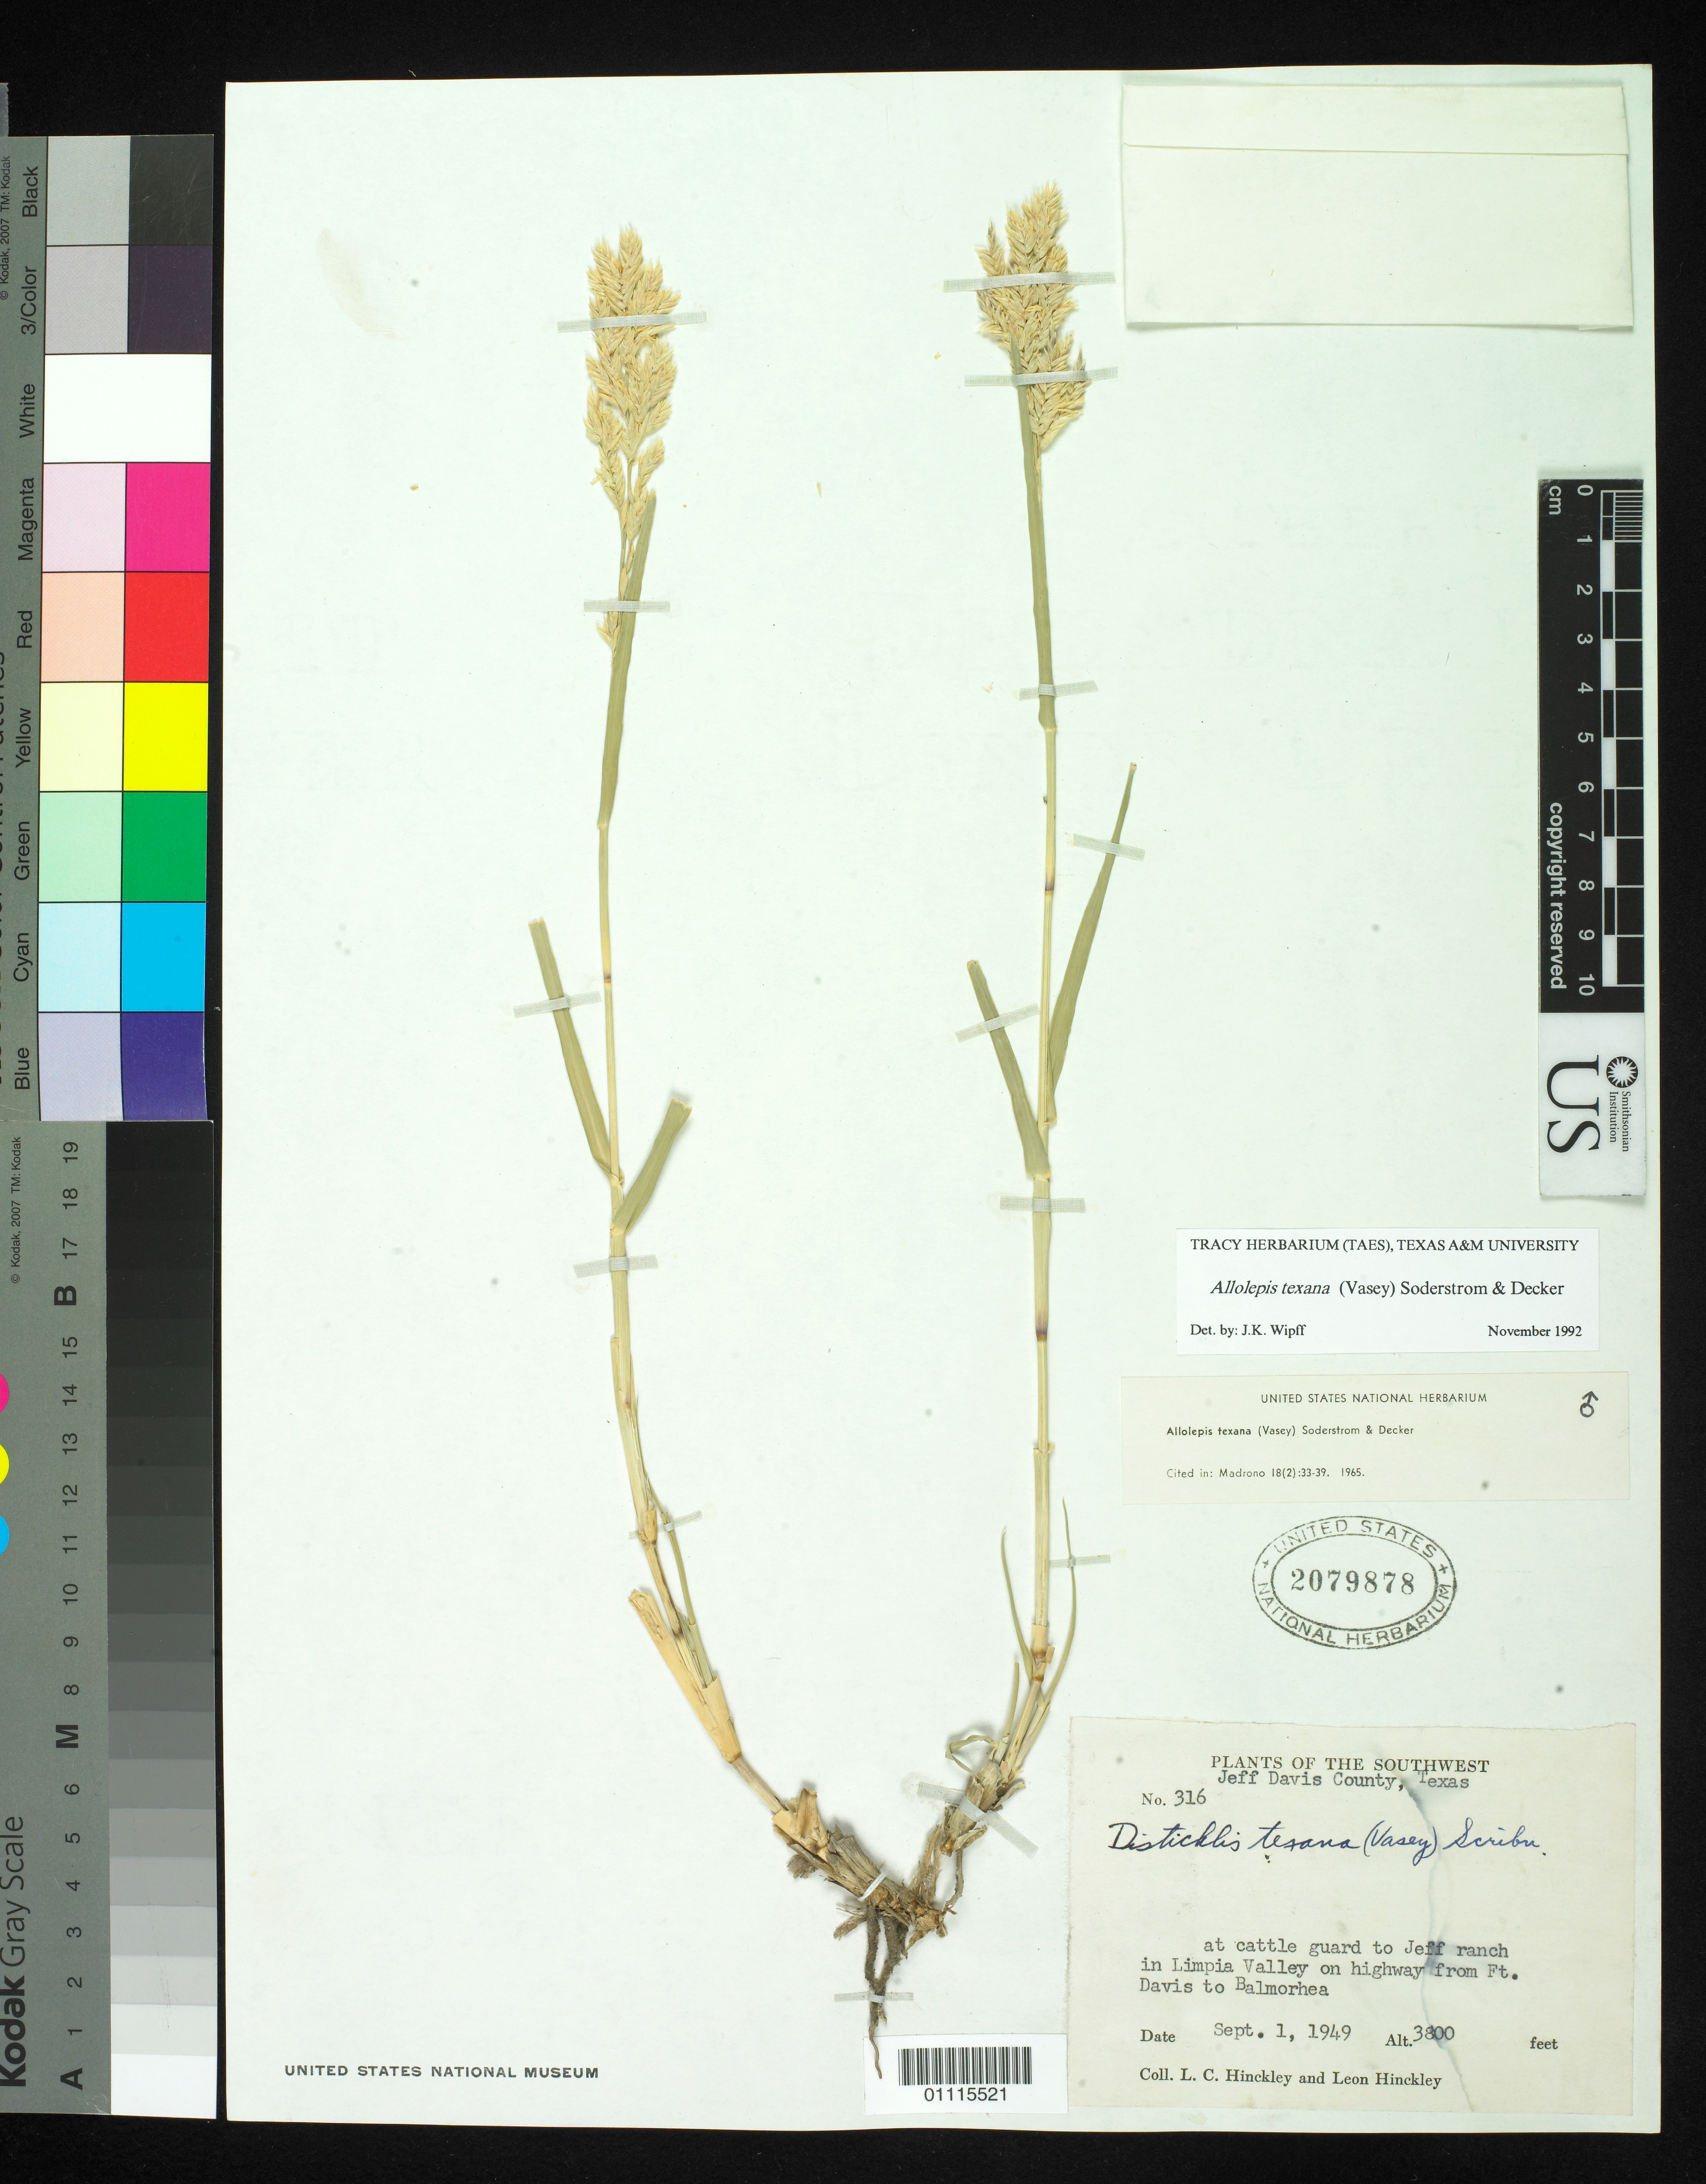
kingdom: Plantae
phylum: Tracheophyta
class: Liliopsida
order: Poales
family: Poaceae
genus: Allolepis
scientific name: Allolepis texana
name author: (Vasey) Soderstr. & H. F. Decker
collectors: L. Hinckley & L. Hinckley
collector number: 316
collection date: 1949-09-01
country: United States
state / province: Texas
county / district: Jeff Davis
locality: at cattle guard to Jeff Ranch in Limpia Valley on Highway from Ft. Davis to Balmorhea.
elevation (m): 1158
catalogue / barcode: US 2079878